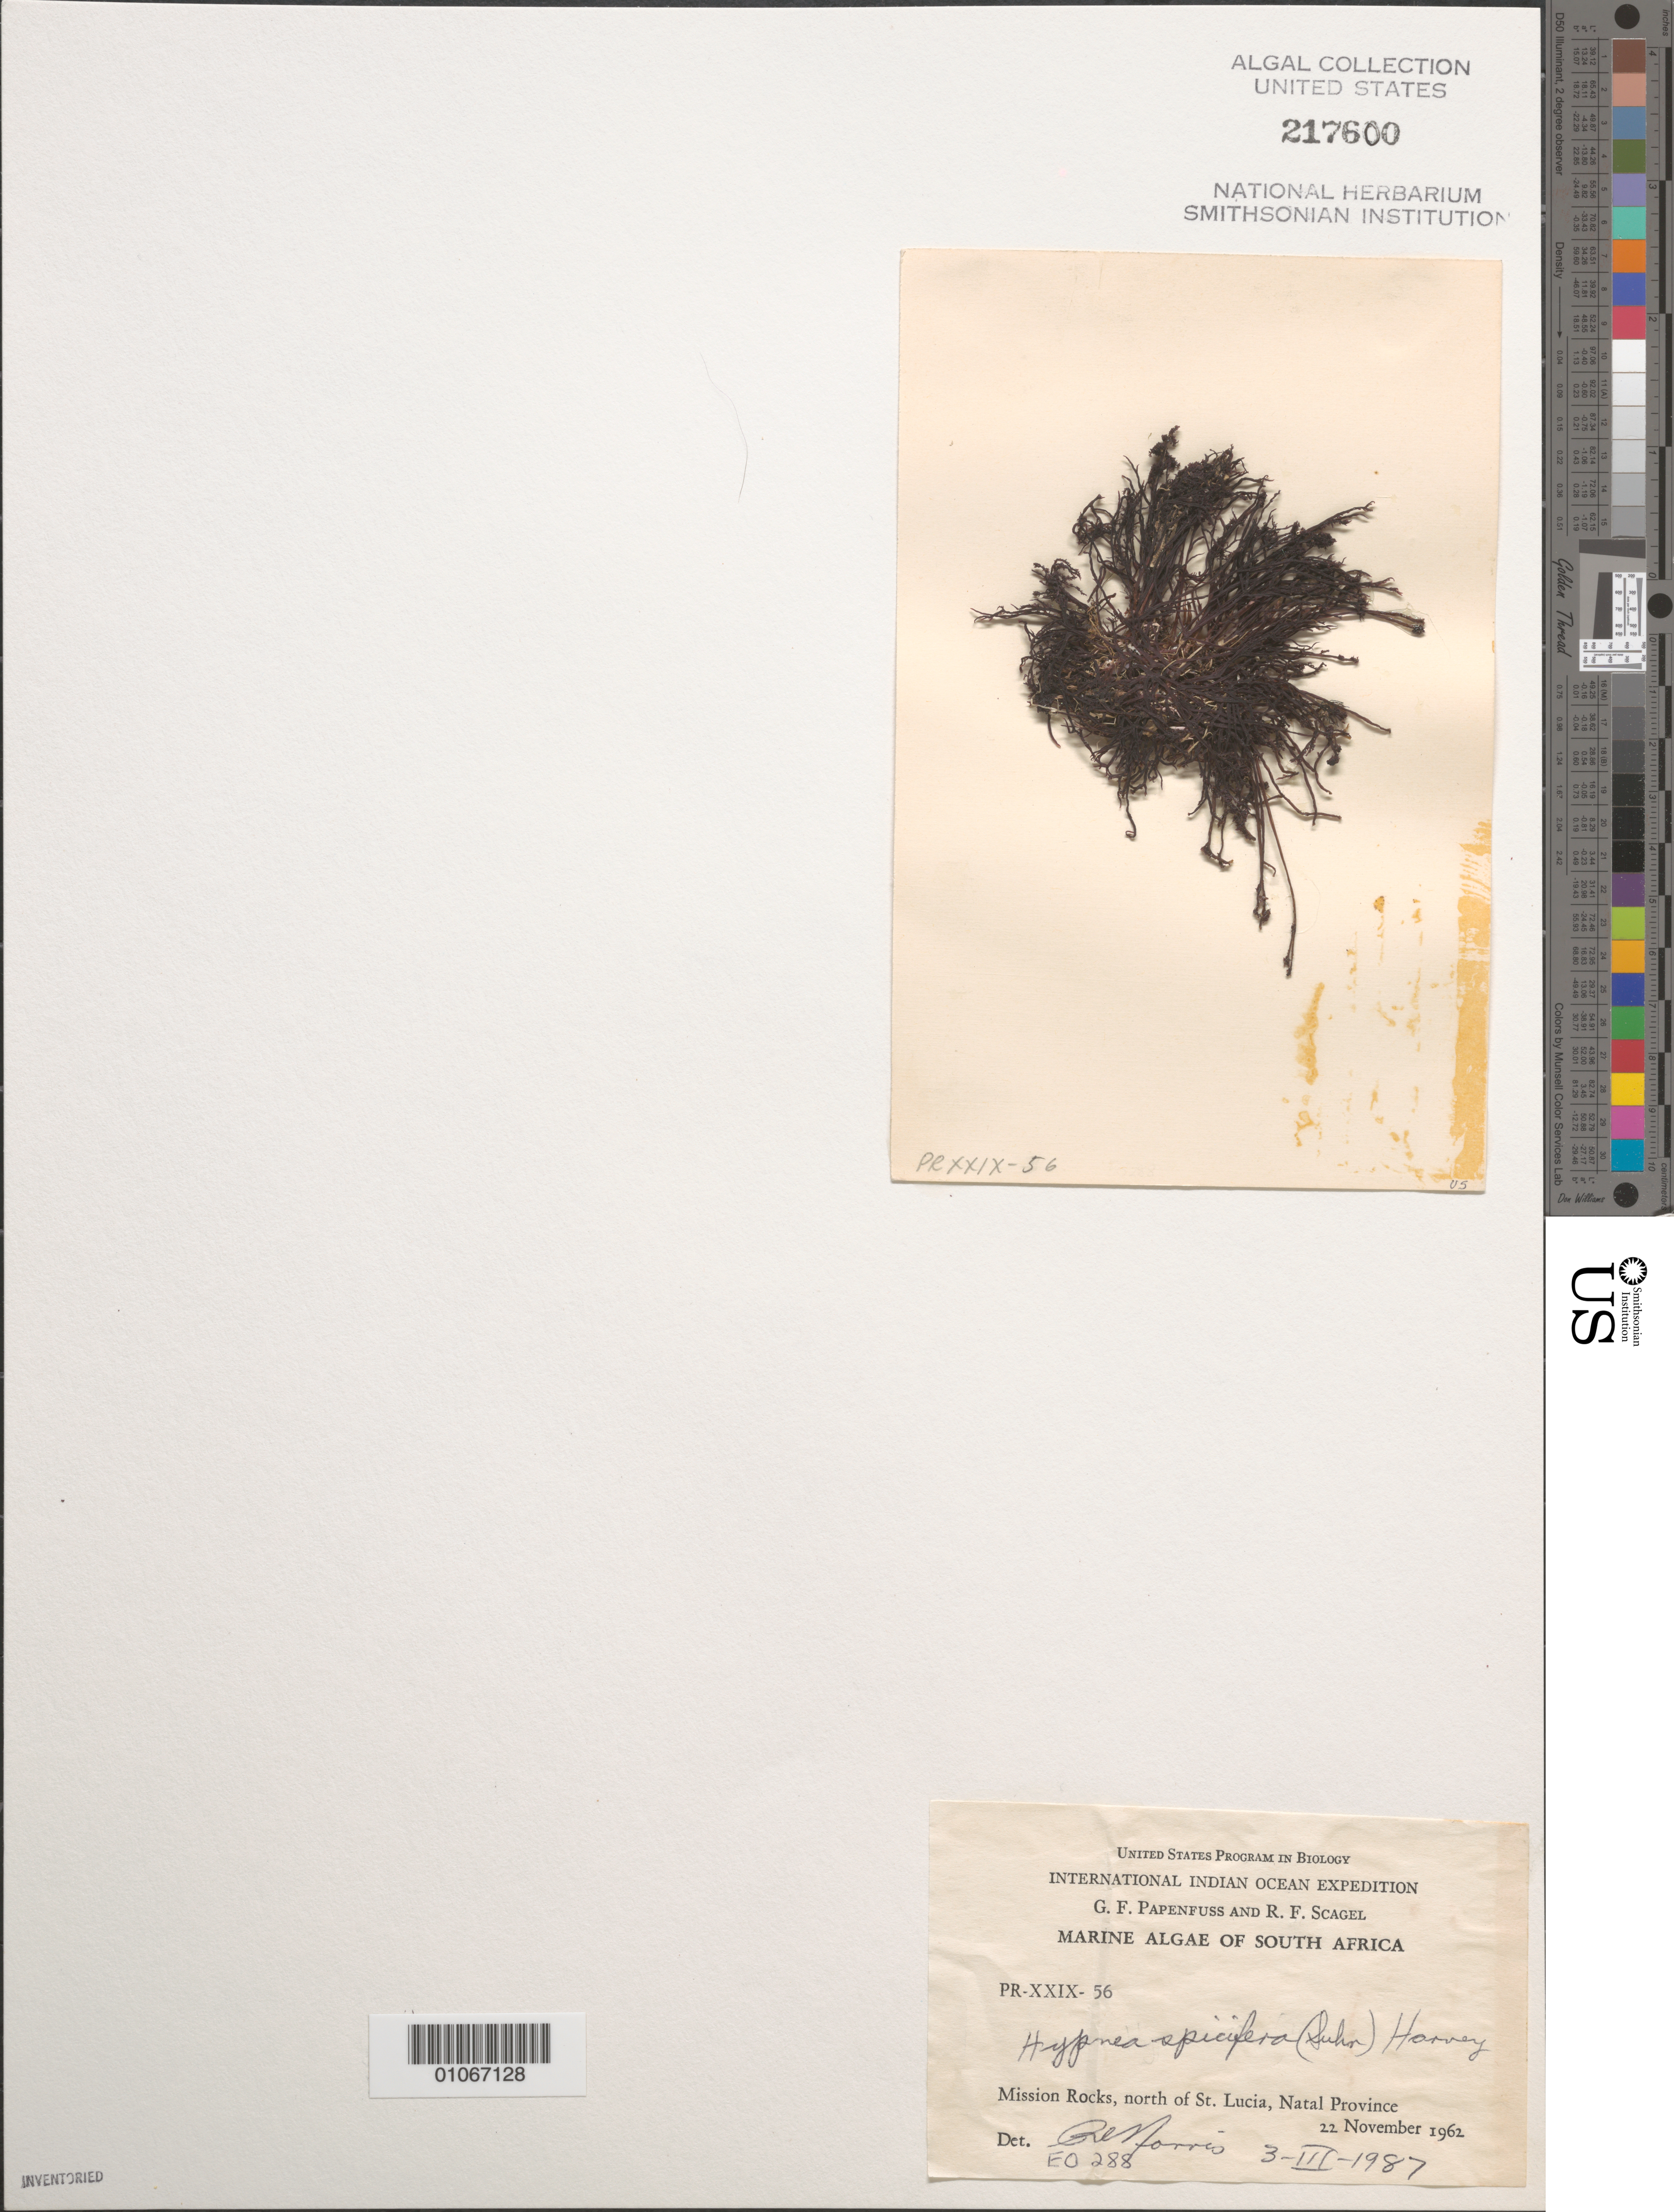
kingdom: Plantae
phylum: Rhodophyta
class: Florideophyceae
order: Gigartinales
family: Cystocloniaceae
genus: Hypnea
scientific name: Hypnea spicifera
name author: Harv.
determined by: Norris, R. E.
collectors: G. Papenfuss & R. F. Scagel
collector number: PR-XXIX-56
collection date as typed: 22 Nov 1962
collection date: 1962-11-22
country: South Africa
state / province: KwaZulu-Natal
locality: Mission Rocks, north of St. Lucia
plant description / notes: International Indian Ocean Expedition, 1962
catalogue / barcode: US 217600